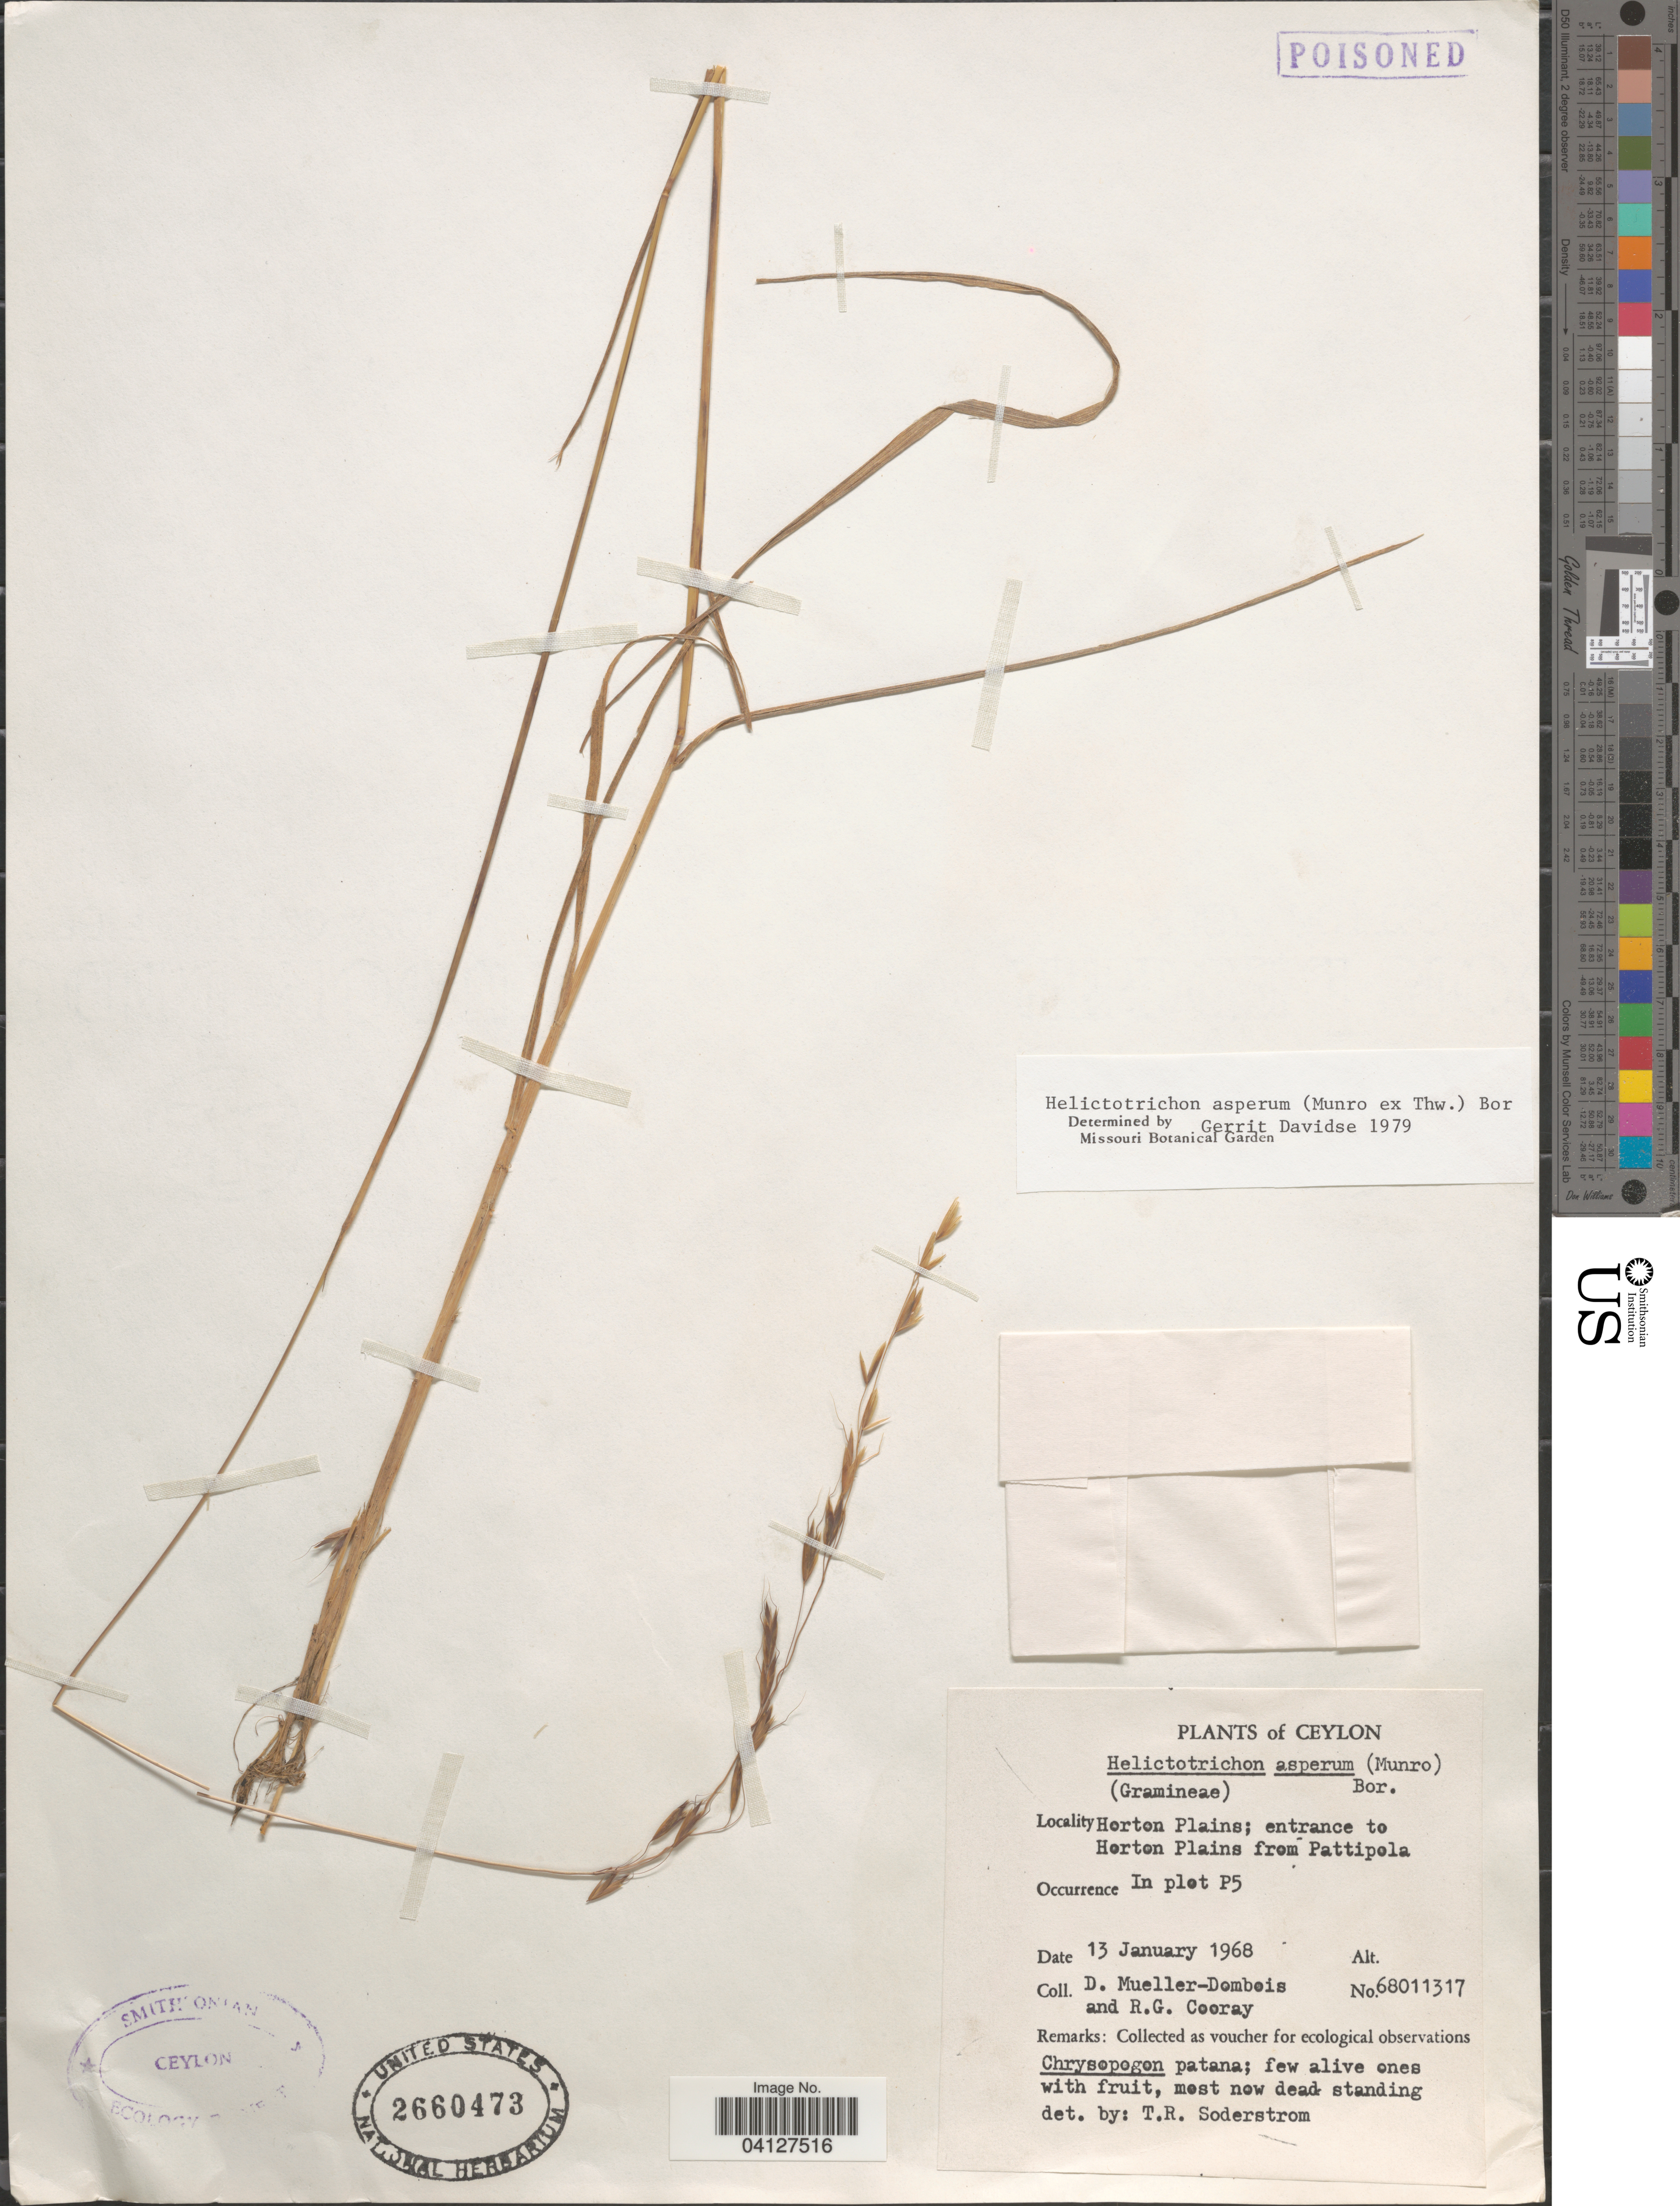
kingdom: Plantae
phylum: Tracheophyta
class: Liliopsida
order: Poales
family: Poaceae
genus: Helictotrichon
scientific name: Helictotrichon asperum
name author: (Munro ex Thwaites) Bor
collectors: D. Mueller-Dombois & R. Cooray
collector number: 68011317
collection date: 1968-01-13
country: Sri Lanka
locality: Ceylon. Horton Plains; entrance to Horton Plains from Pattipola. In plot P5.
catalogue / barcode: US 2660473